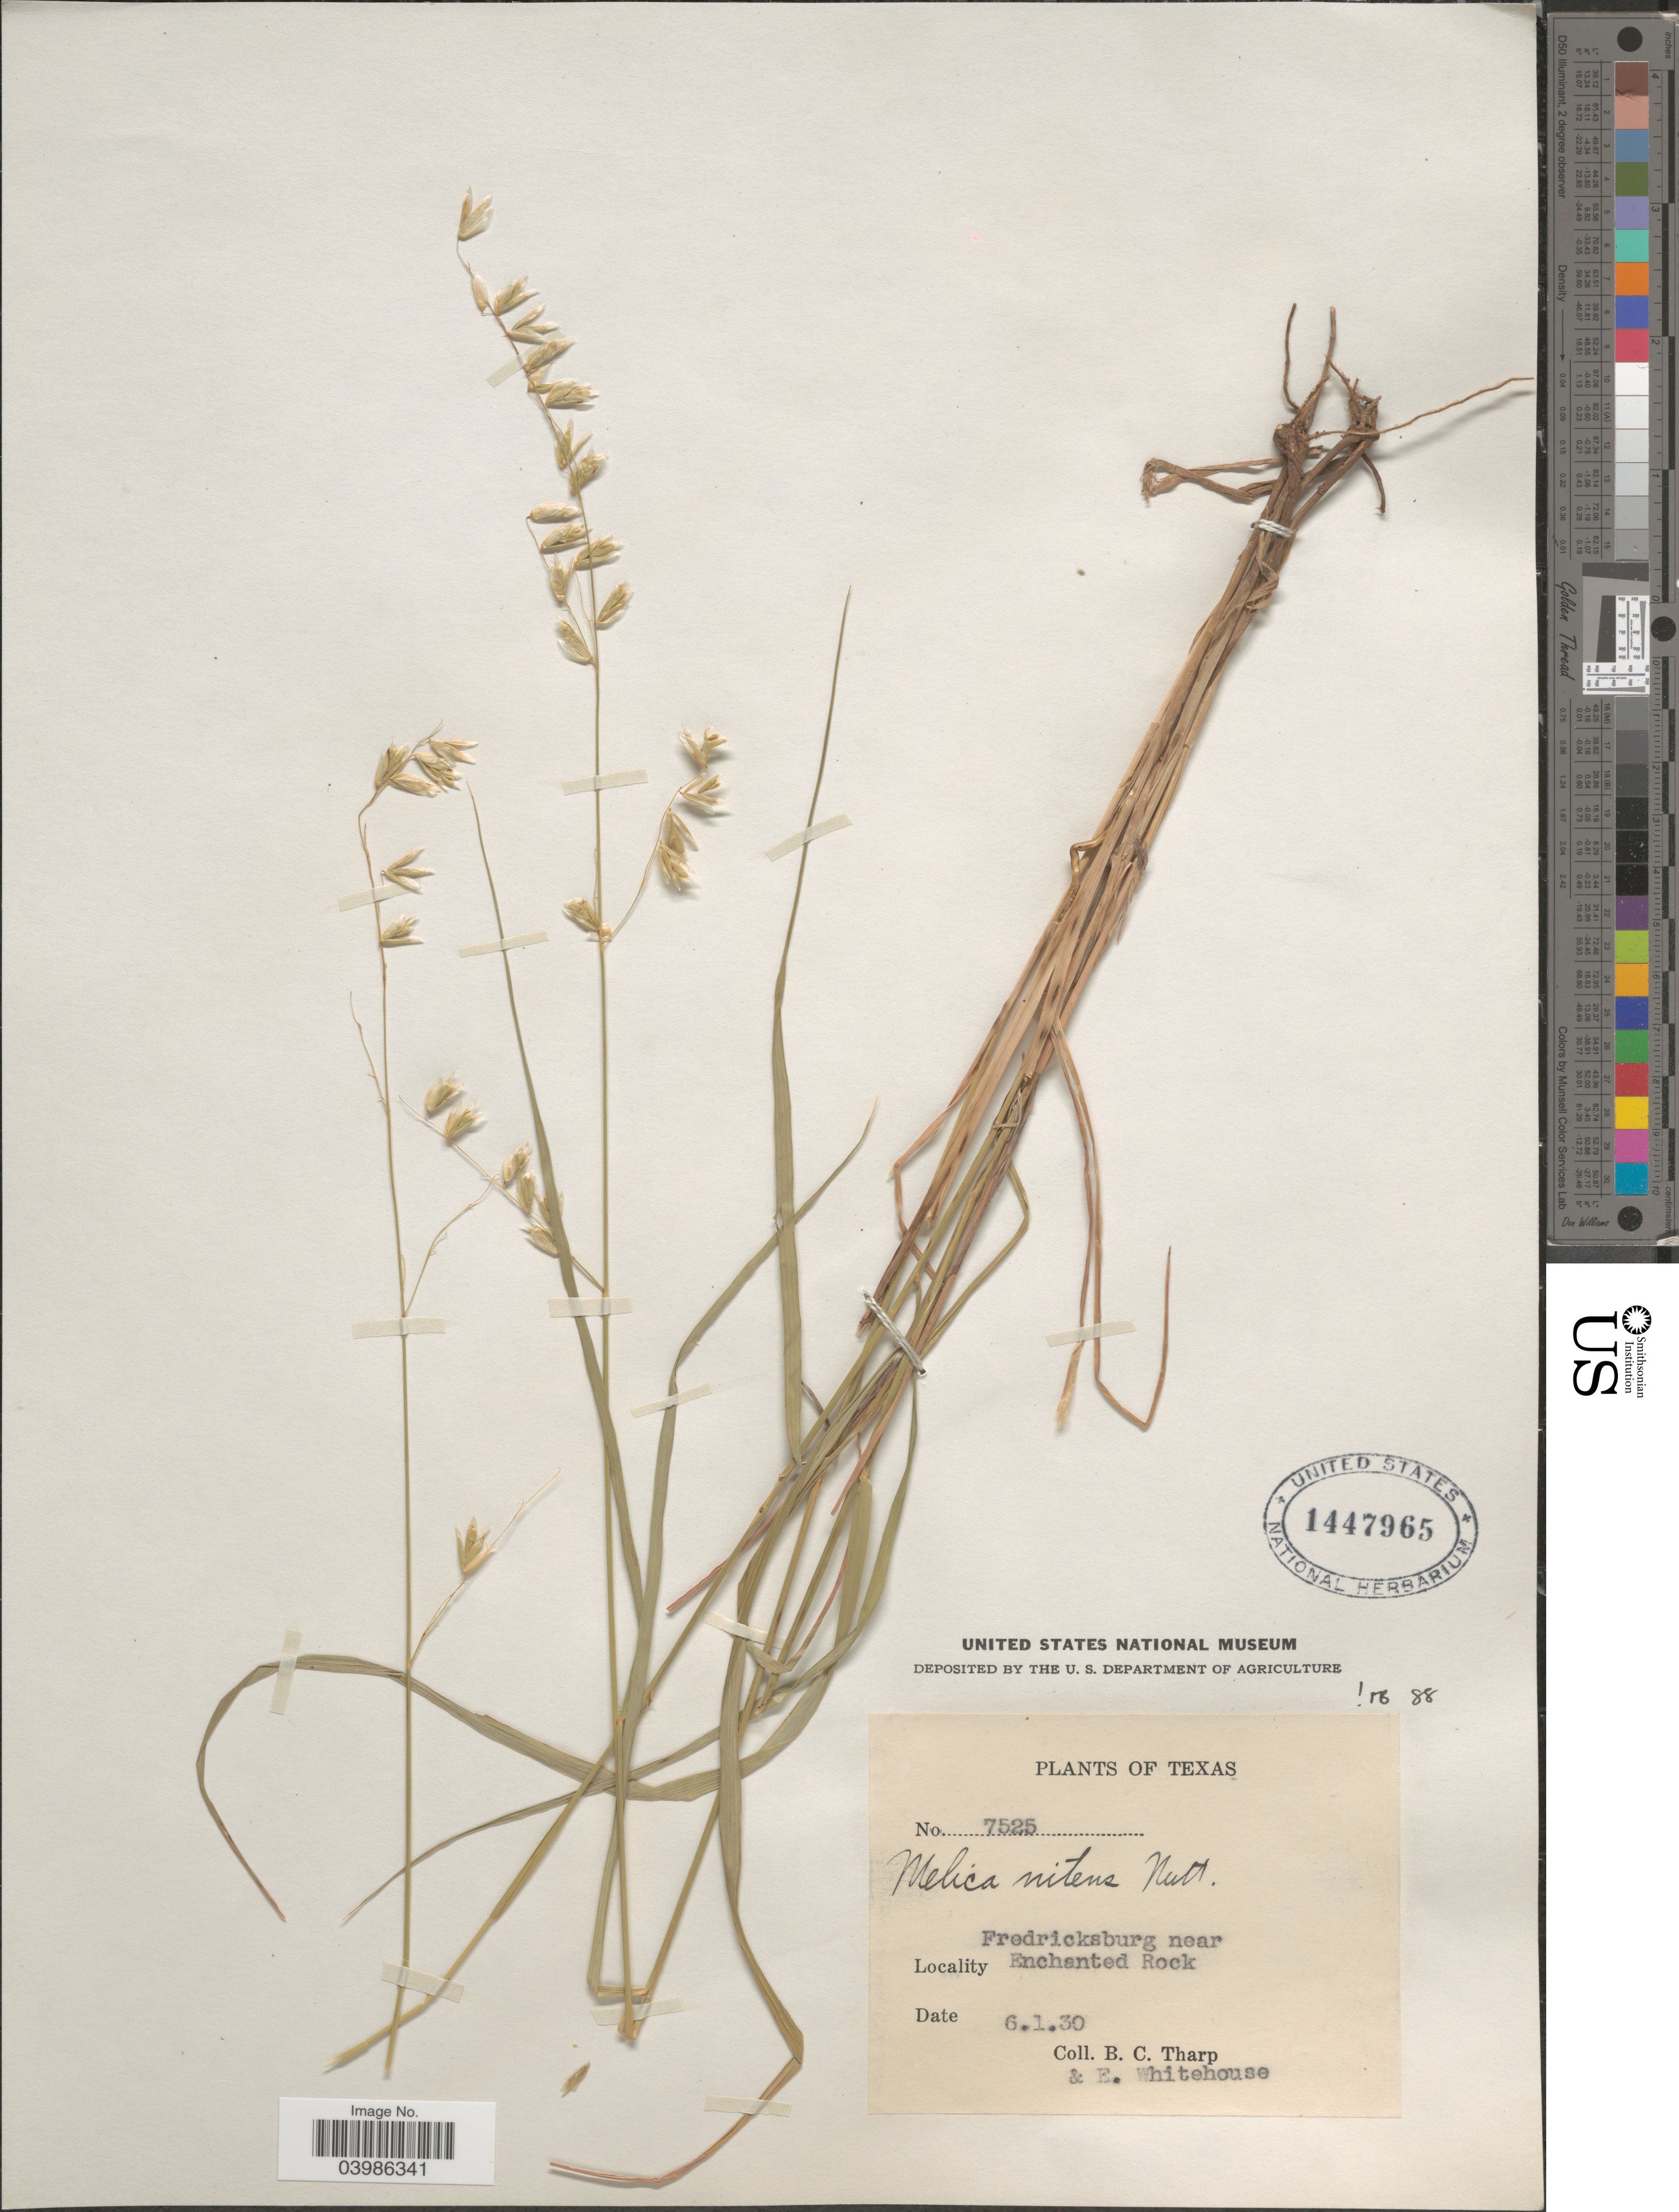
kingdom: Plantae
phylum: Tracheophyta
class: Liliopsida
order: Poales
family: Poaceae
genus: Melica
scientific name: Melica nitens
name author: (Scribn.) Nutt. ex Piper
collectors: B. C. Tharp & E. Whitehouse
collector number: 7525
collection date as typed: Transcribed d/m/y: 1/6/30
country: United States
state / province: Texas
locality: Fredricksburg near Enchanted Rock.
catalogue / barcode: US 1447965